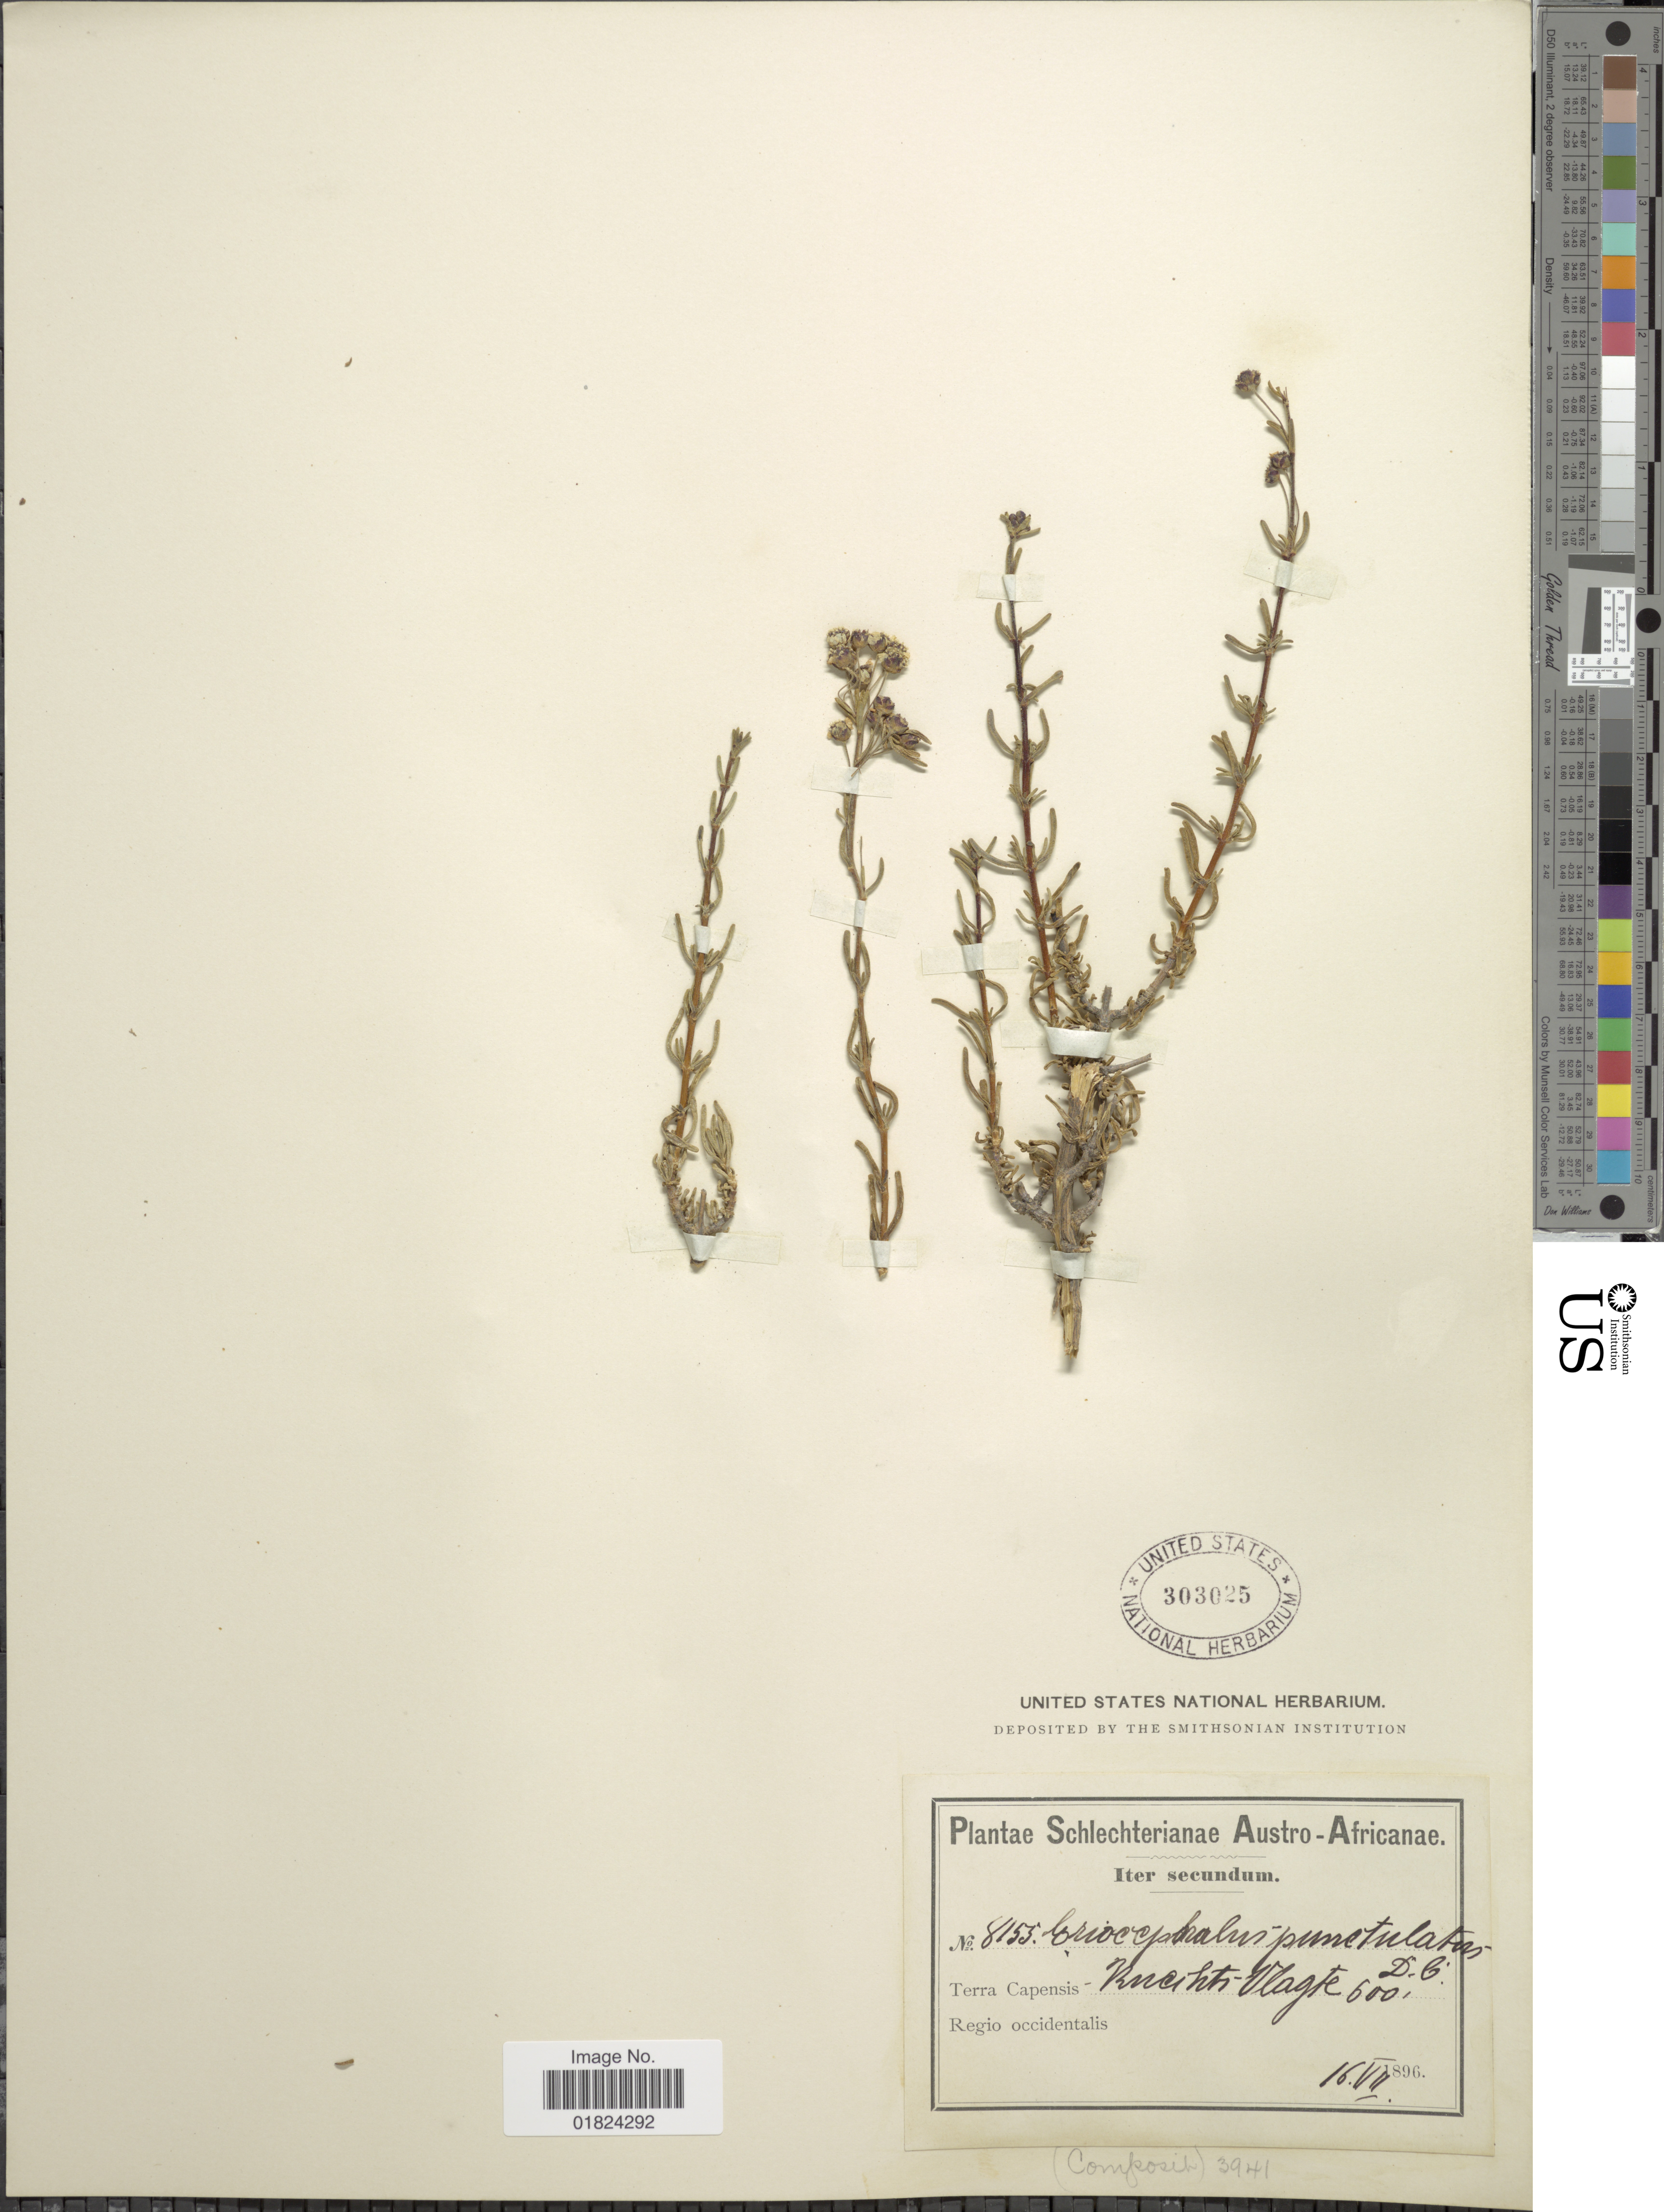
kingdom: Plantae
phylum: Tracheophyta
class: Magnoliopsida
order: Asterales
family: Asteraceae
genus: Eriocephalus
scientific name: Eriocephalus punctulatus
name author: DC.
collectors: Schlechter, --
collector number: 8155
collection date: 1896-07-16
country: South Africa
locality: Austro-Africanae, iter secundum, Terra Capensis Kncihti-Vlagte [interpreted], regio occidentalis.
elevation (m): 152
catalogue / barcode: US 303025